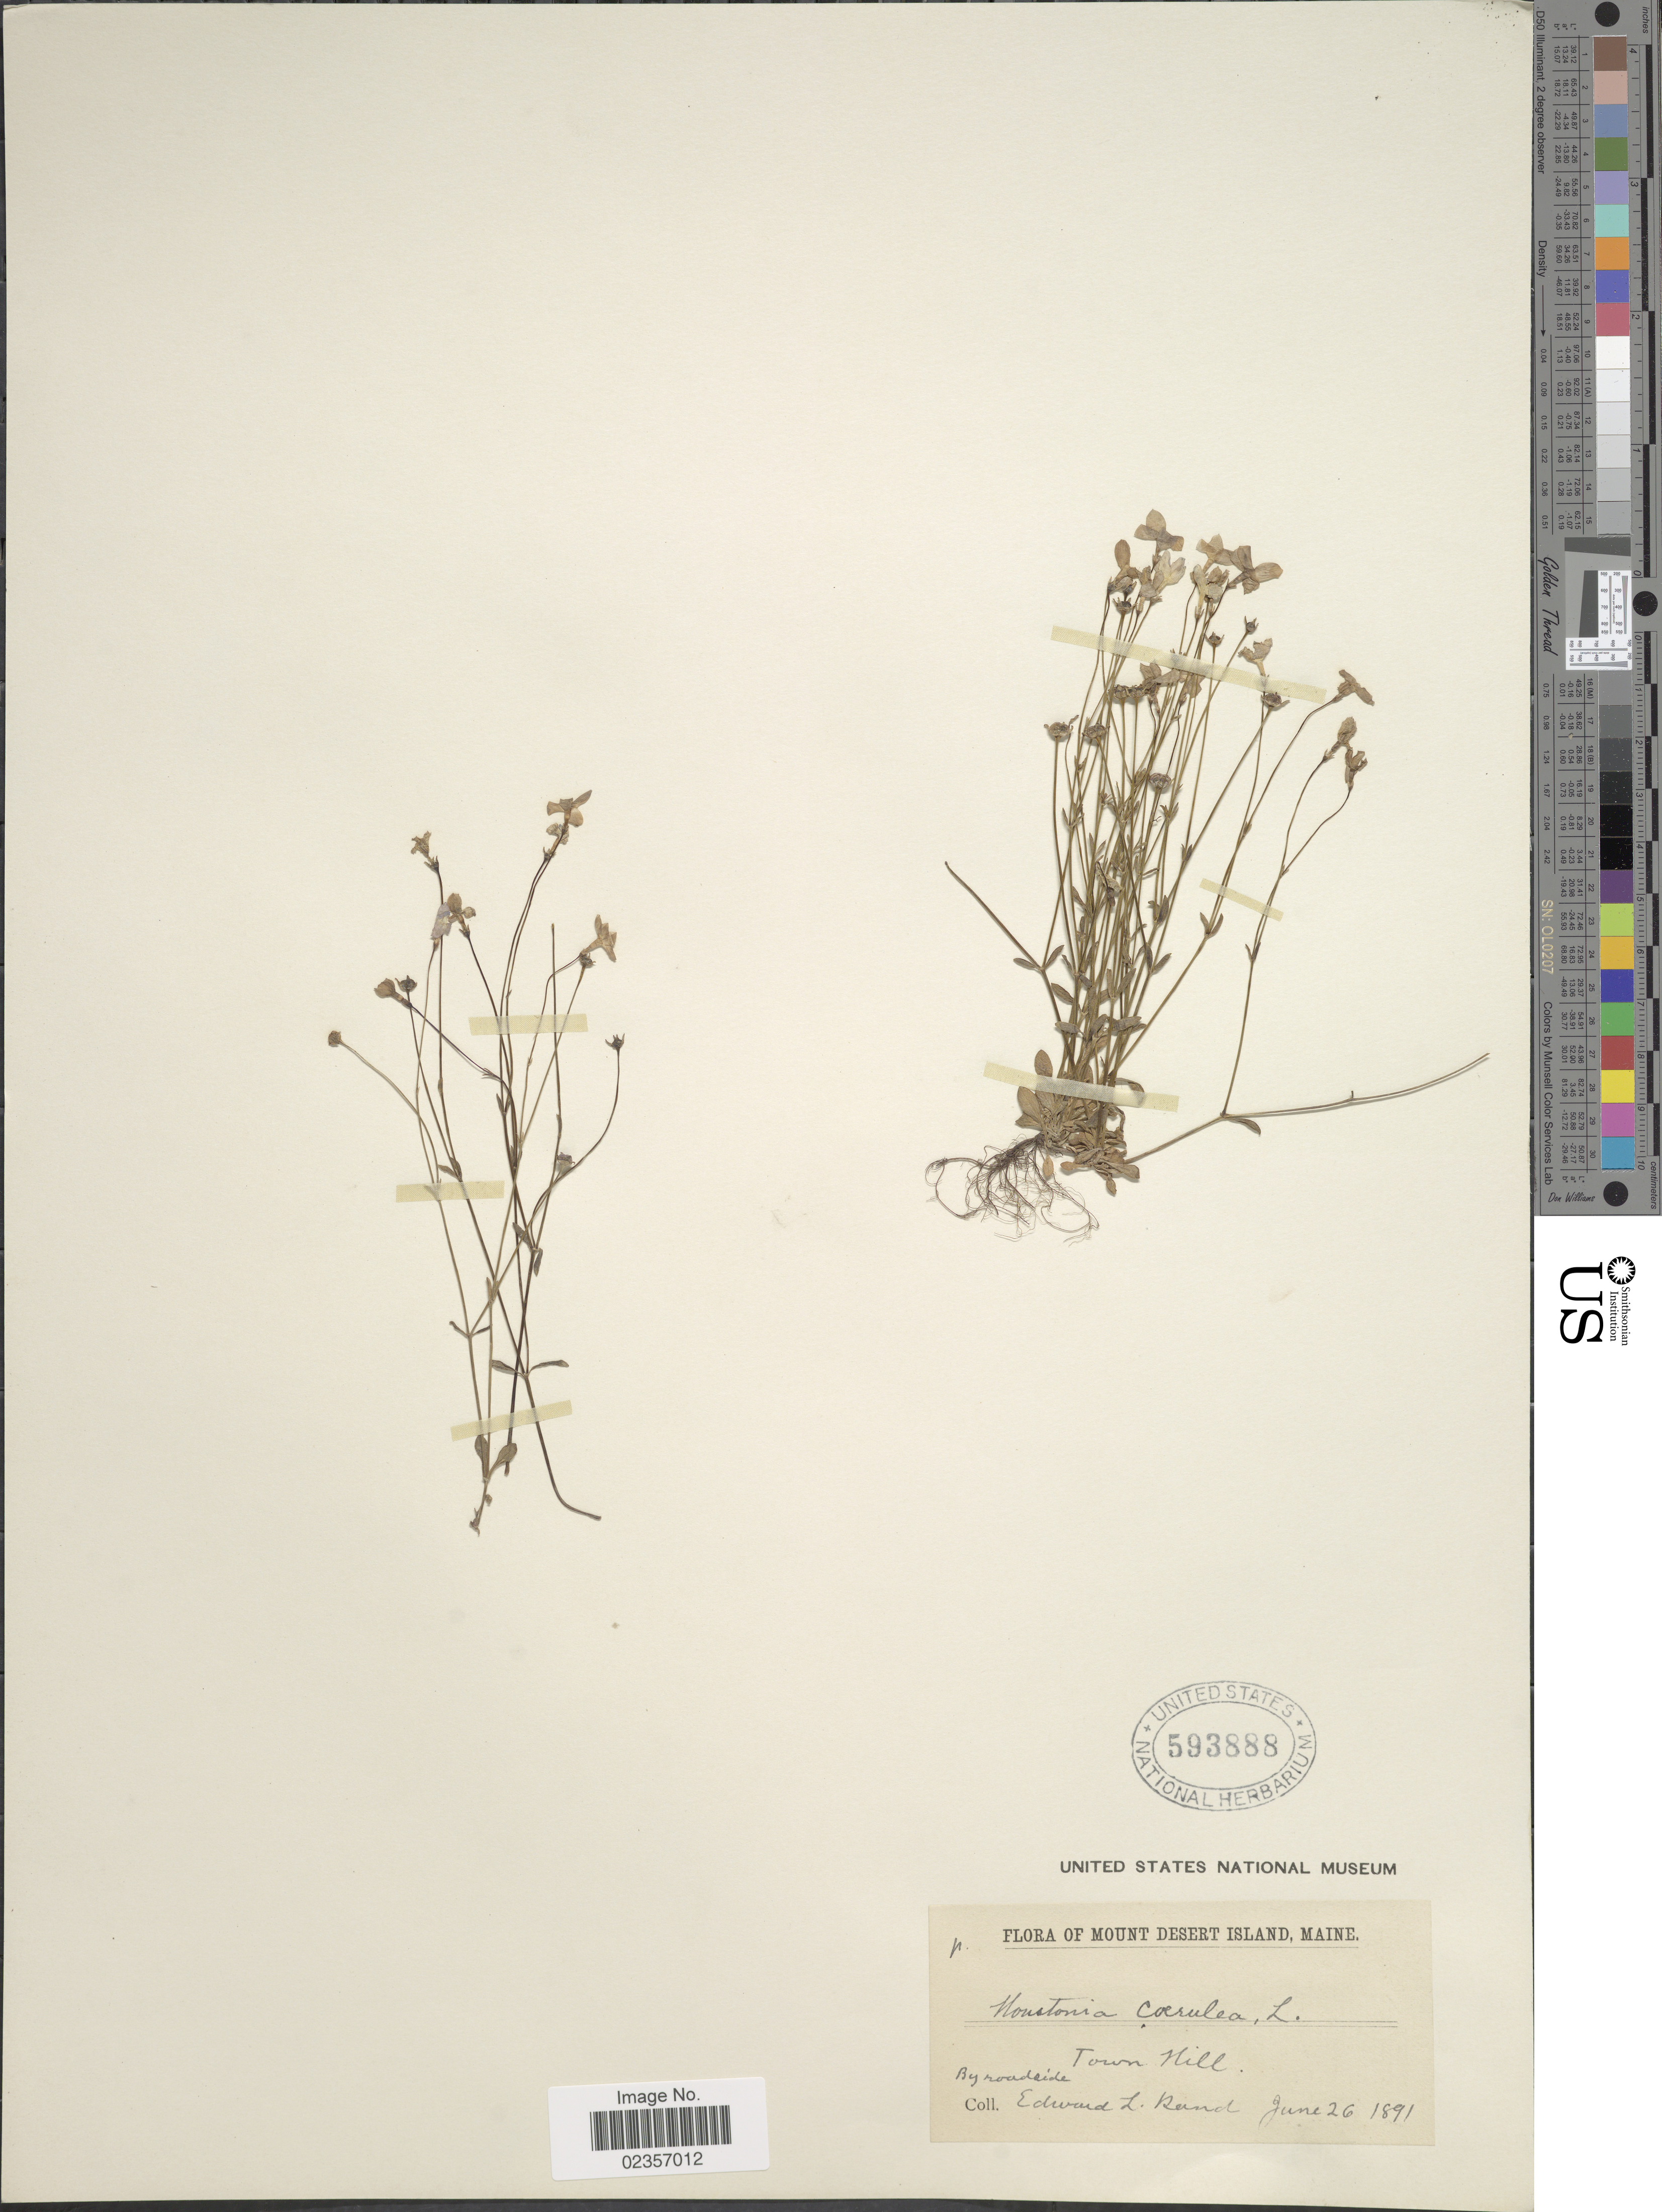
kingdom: Plantae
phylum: Tracheophyta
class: Magnoliopsida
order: Gentianales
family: Rubiaceae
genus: Houstonia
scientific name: Houstonia caerulea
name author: L.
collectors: E. Rand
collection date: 1891-06-26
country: United States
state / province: Maine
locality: Mount Desert Island, Town Hill, by roadside.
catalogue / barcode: US 593888